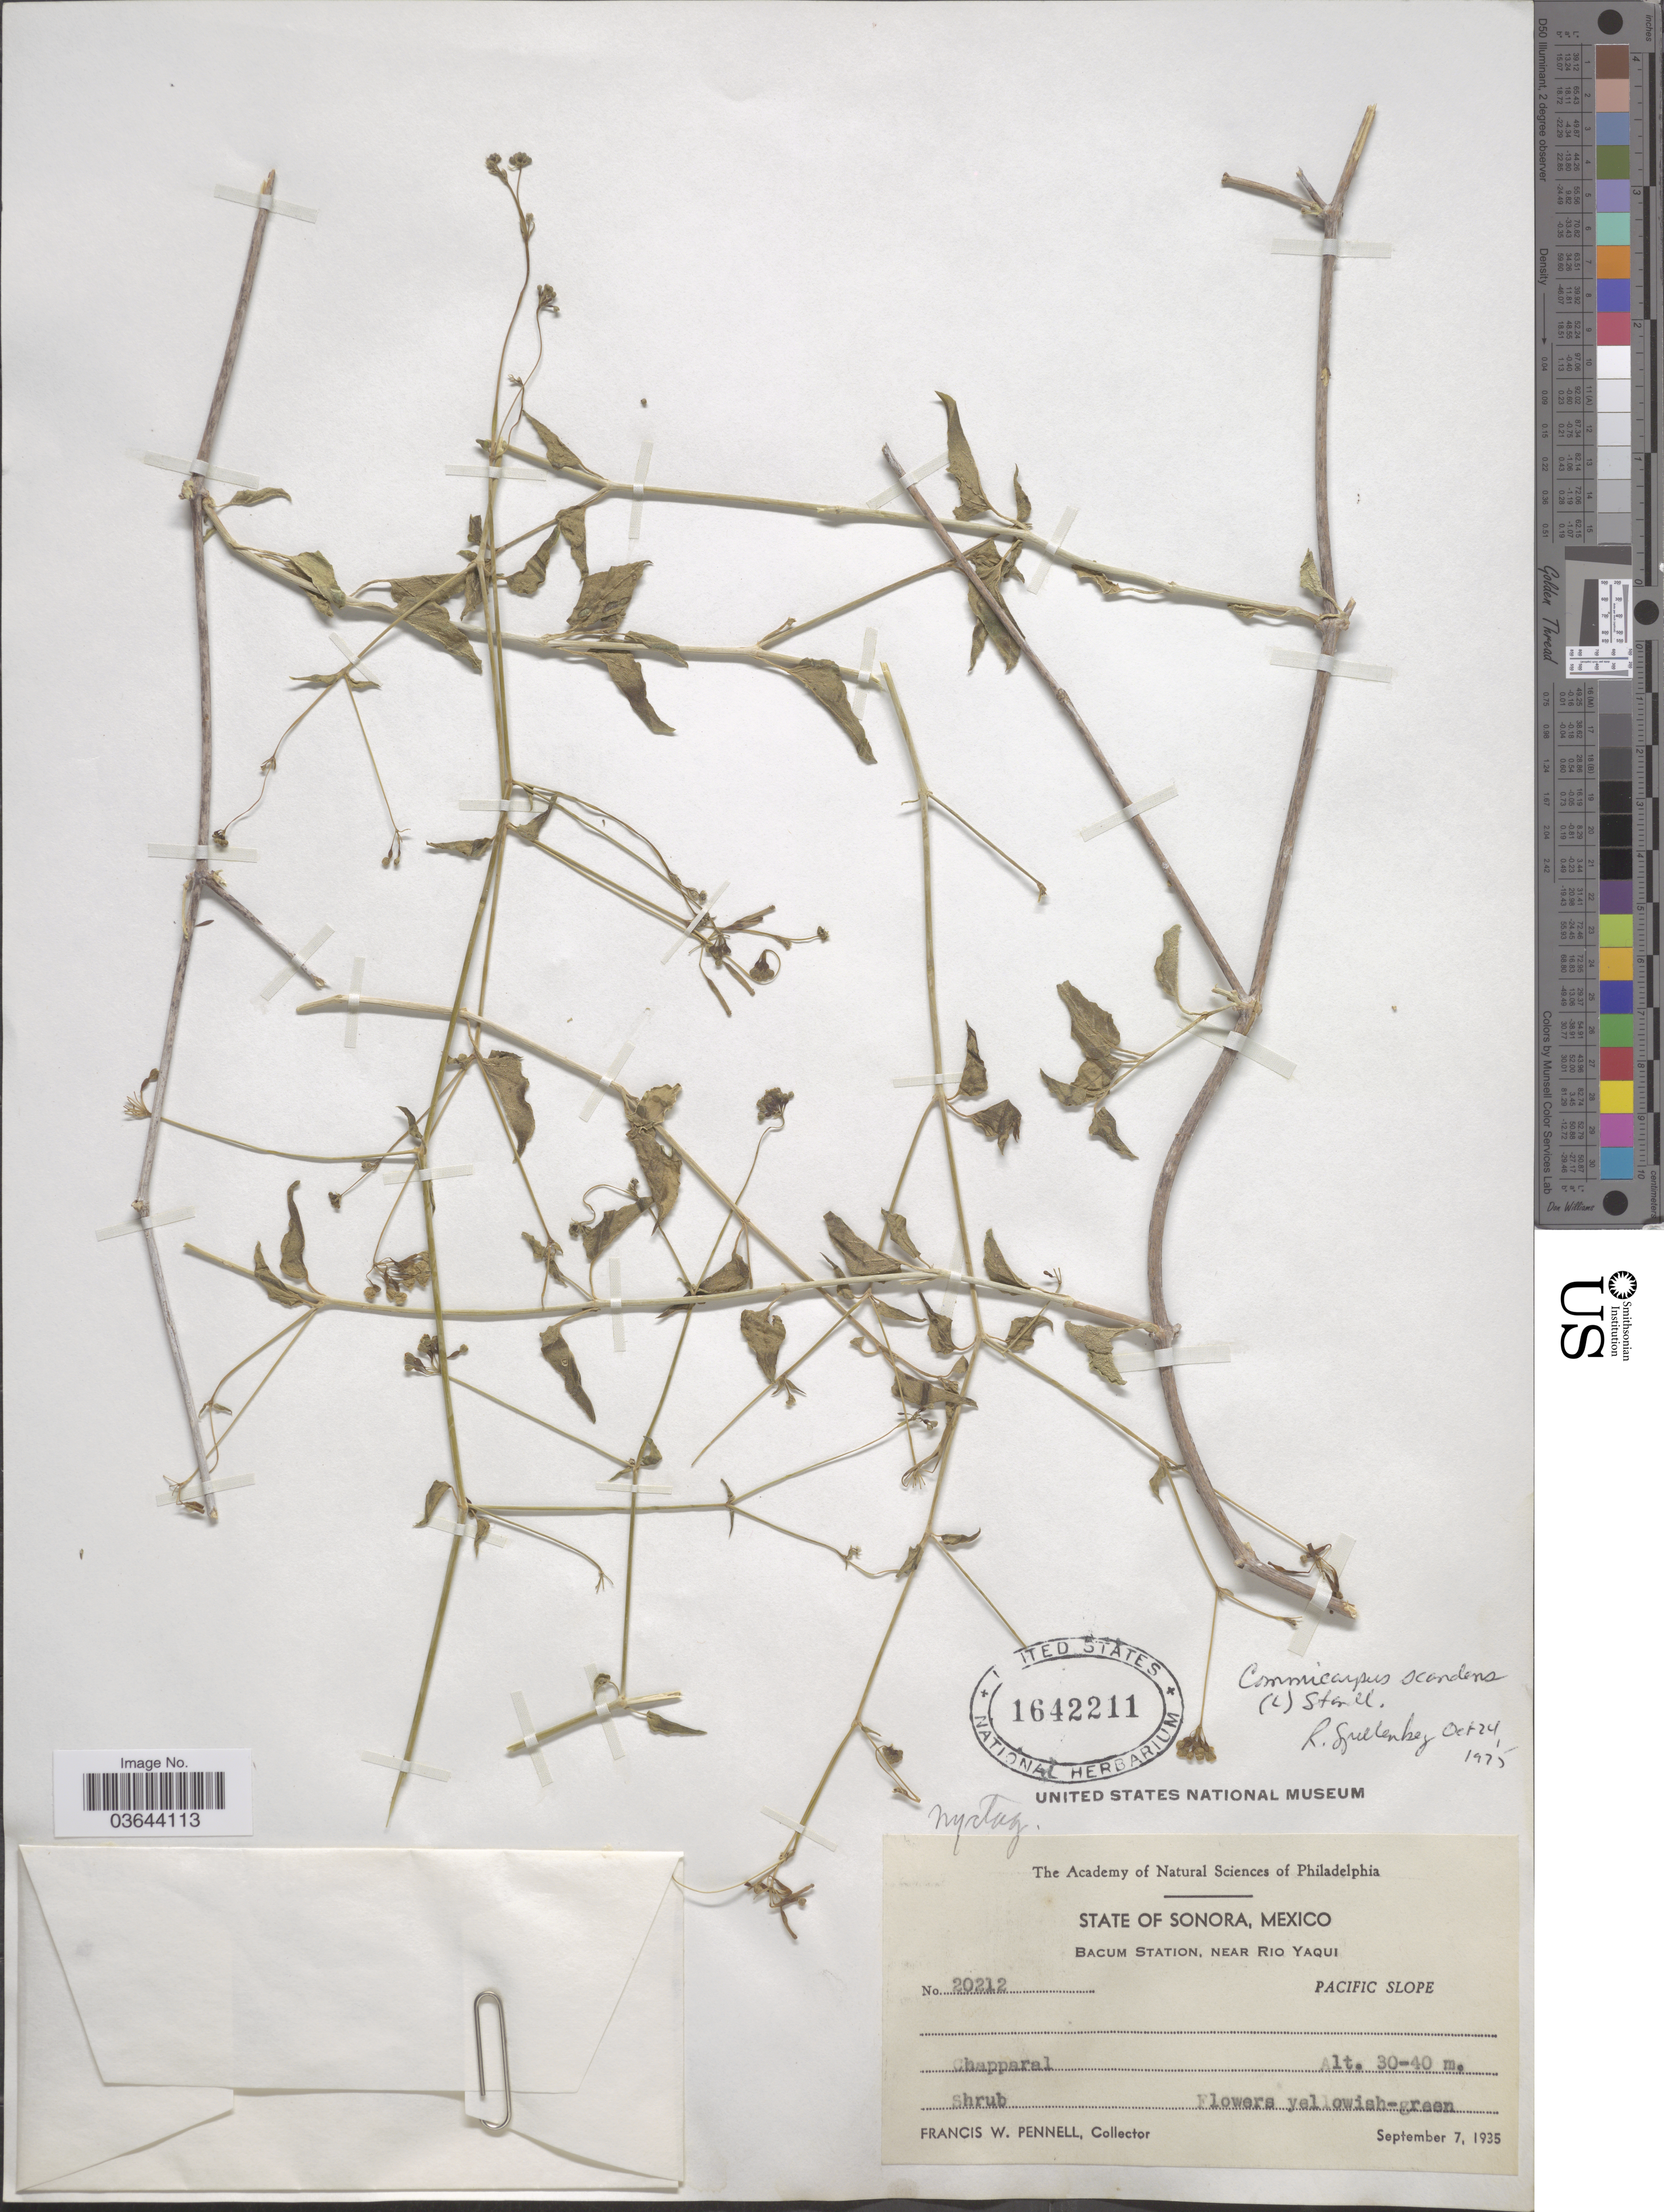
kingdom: Plantae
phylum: Tracheophyta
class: Magnoliopsida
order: Caryophyllales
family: Nyctaginaceae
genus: Commicarpus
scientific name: Commicarpus scandens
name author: (L.) Standl.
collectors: F. W. Pennell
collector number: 20212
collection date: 1935-09-07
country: Mexico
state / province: Sonora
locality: Bacum Station, near Rio Yaqui. Pacific Slope.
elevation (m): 30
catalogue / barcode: US 1642211